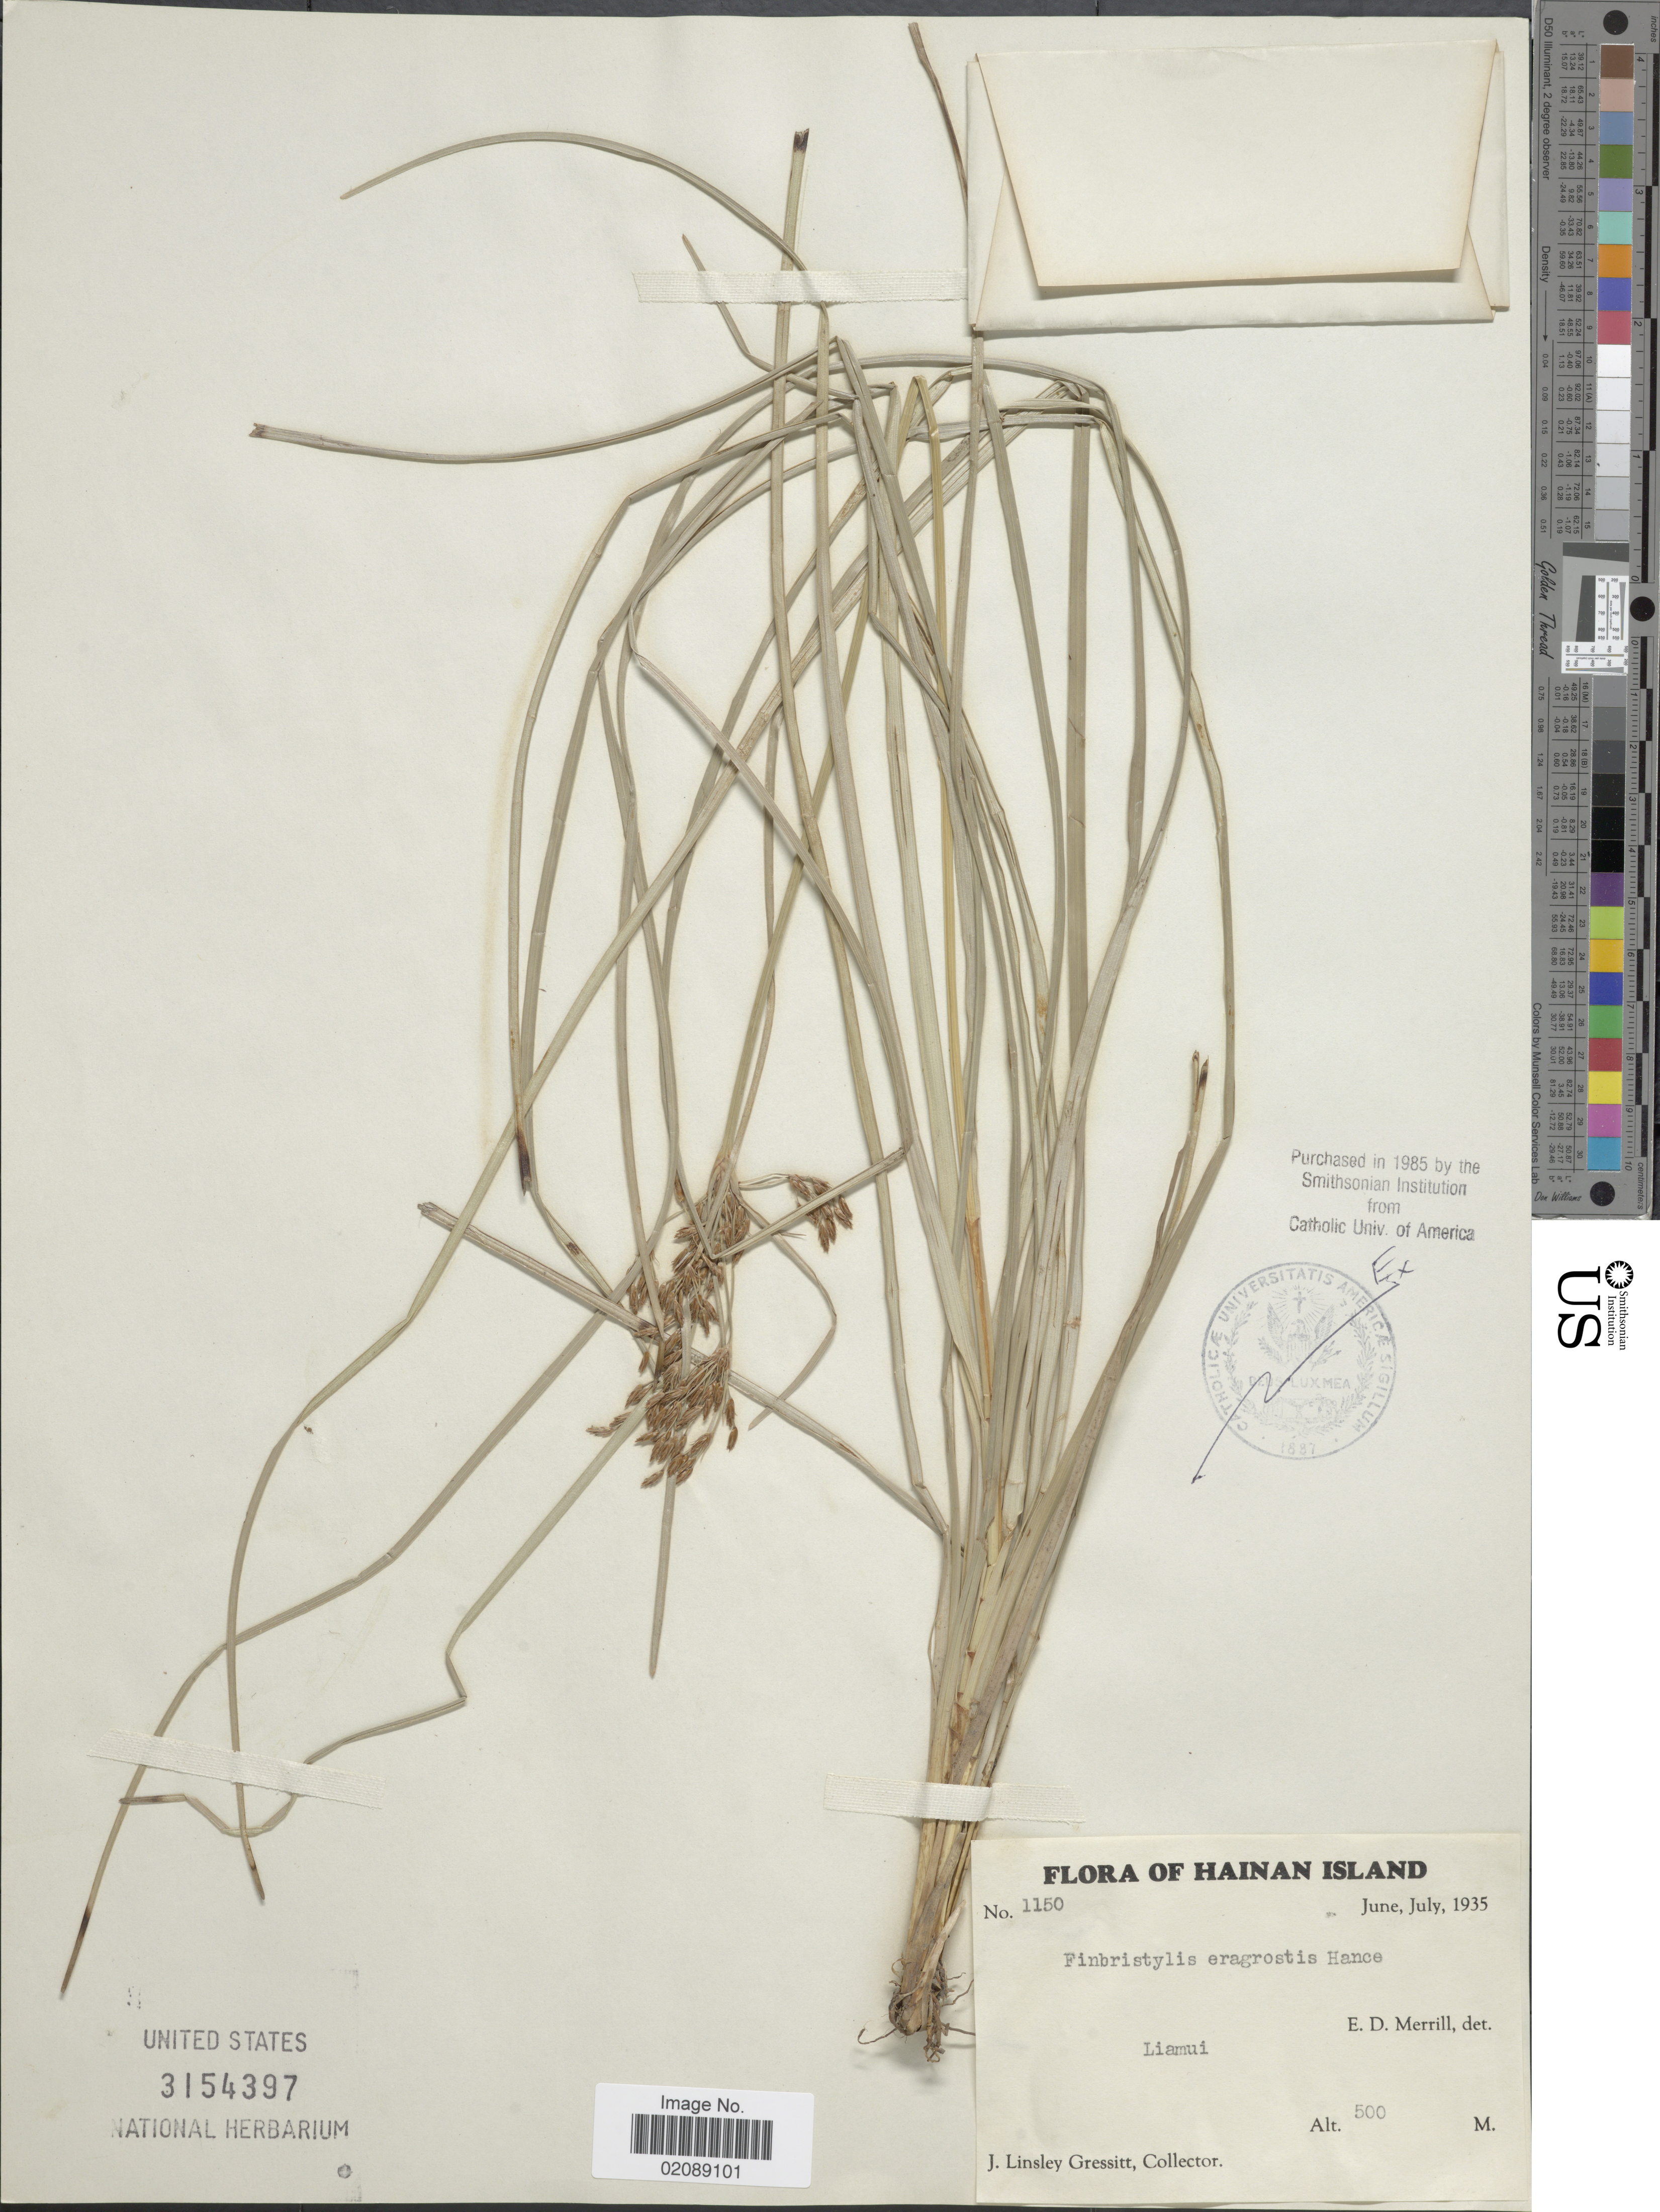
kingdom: Plantae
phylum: Tracheophyta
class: Liliopsida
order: Poales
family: Cyperaceae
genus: Fimbristylis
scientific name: Fimbristylis eragrostis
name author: (Nees) Hance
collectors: J. Gressitt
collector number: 1150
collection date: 1935-06/1935-07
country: China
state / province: Hainan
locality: Liamui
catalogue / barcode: US 3154397